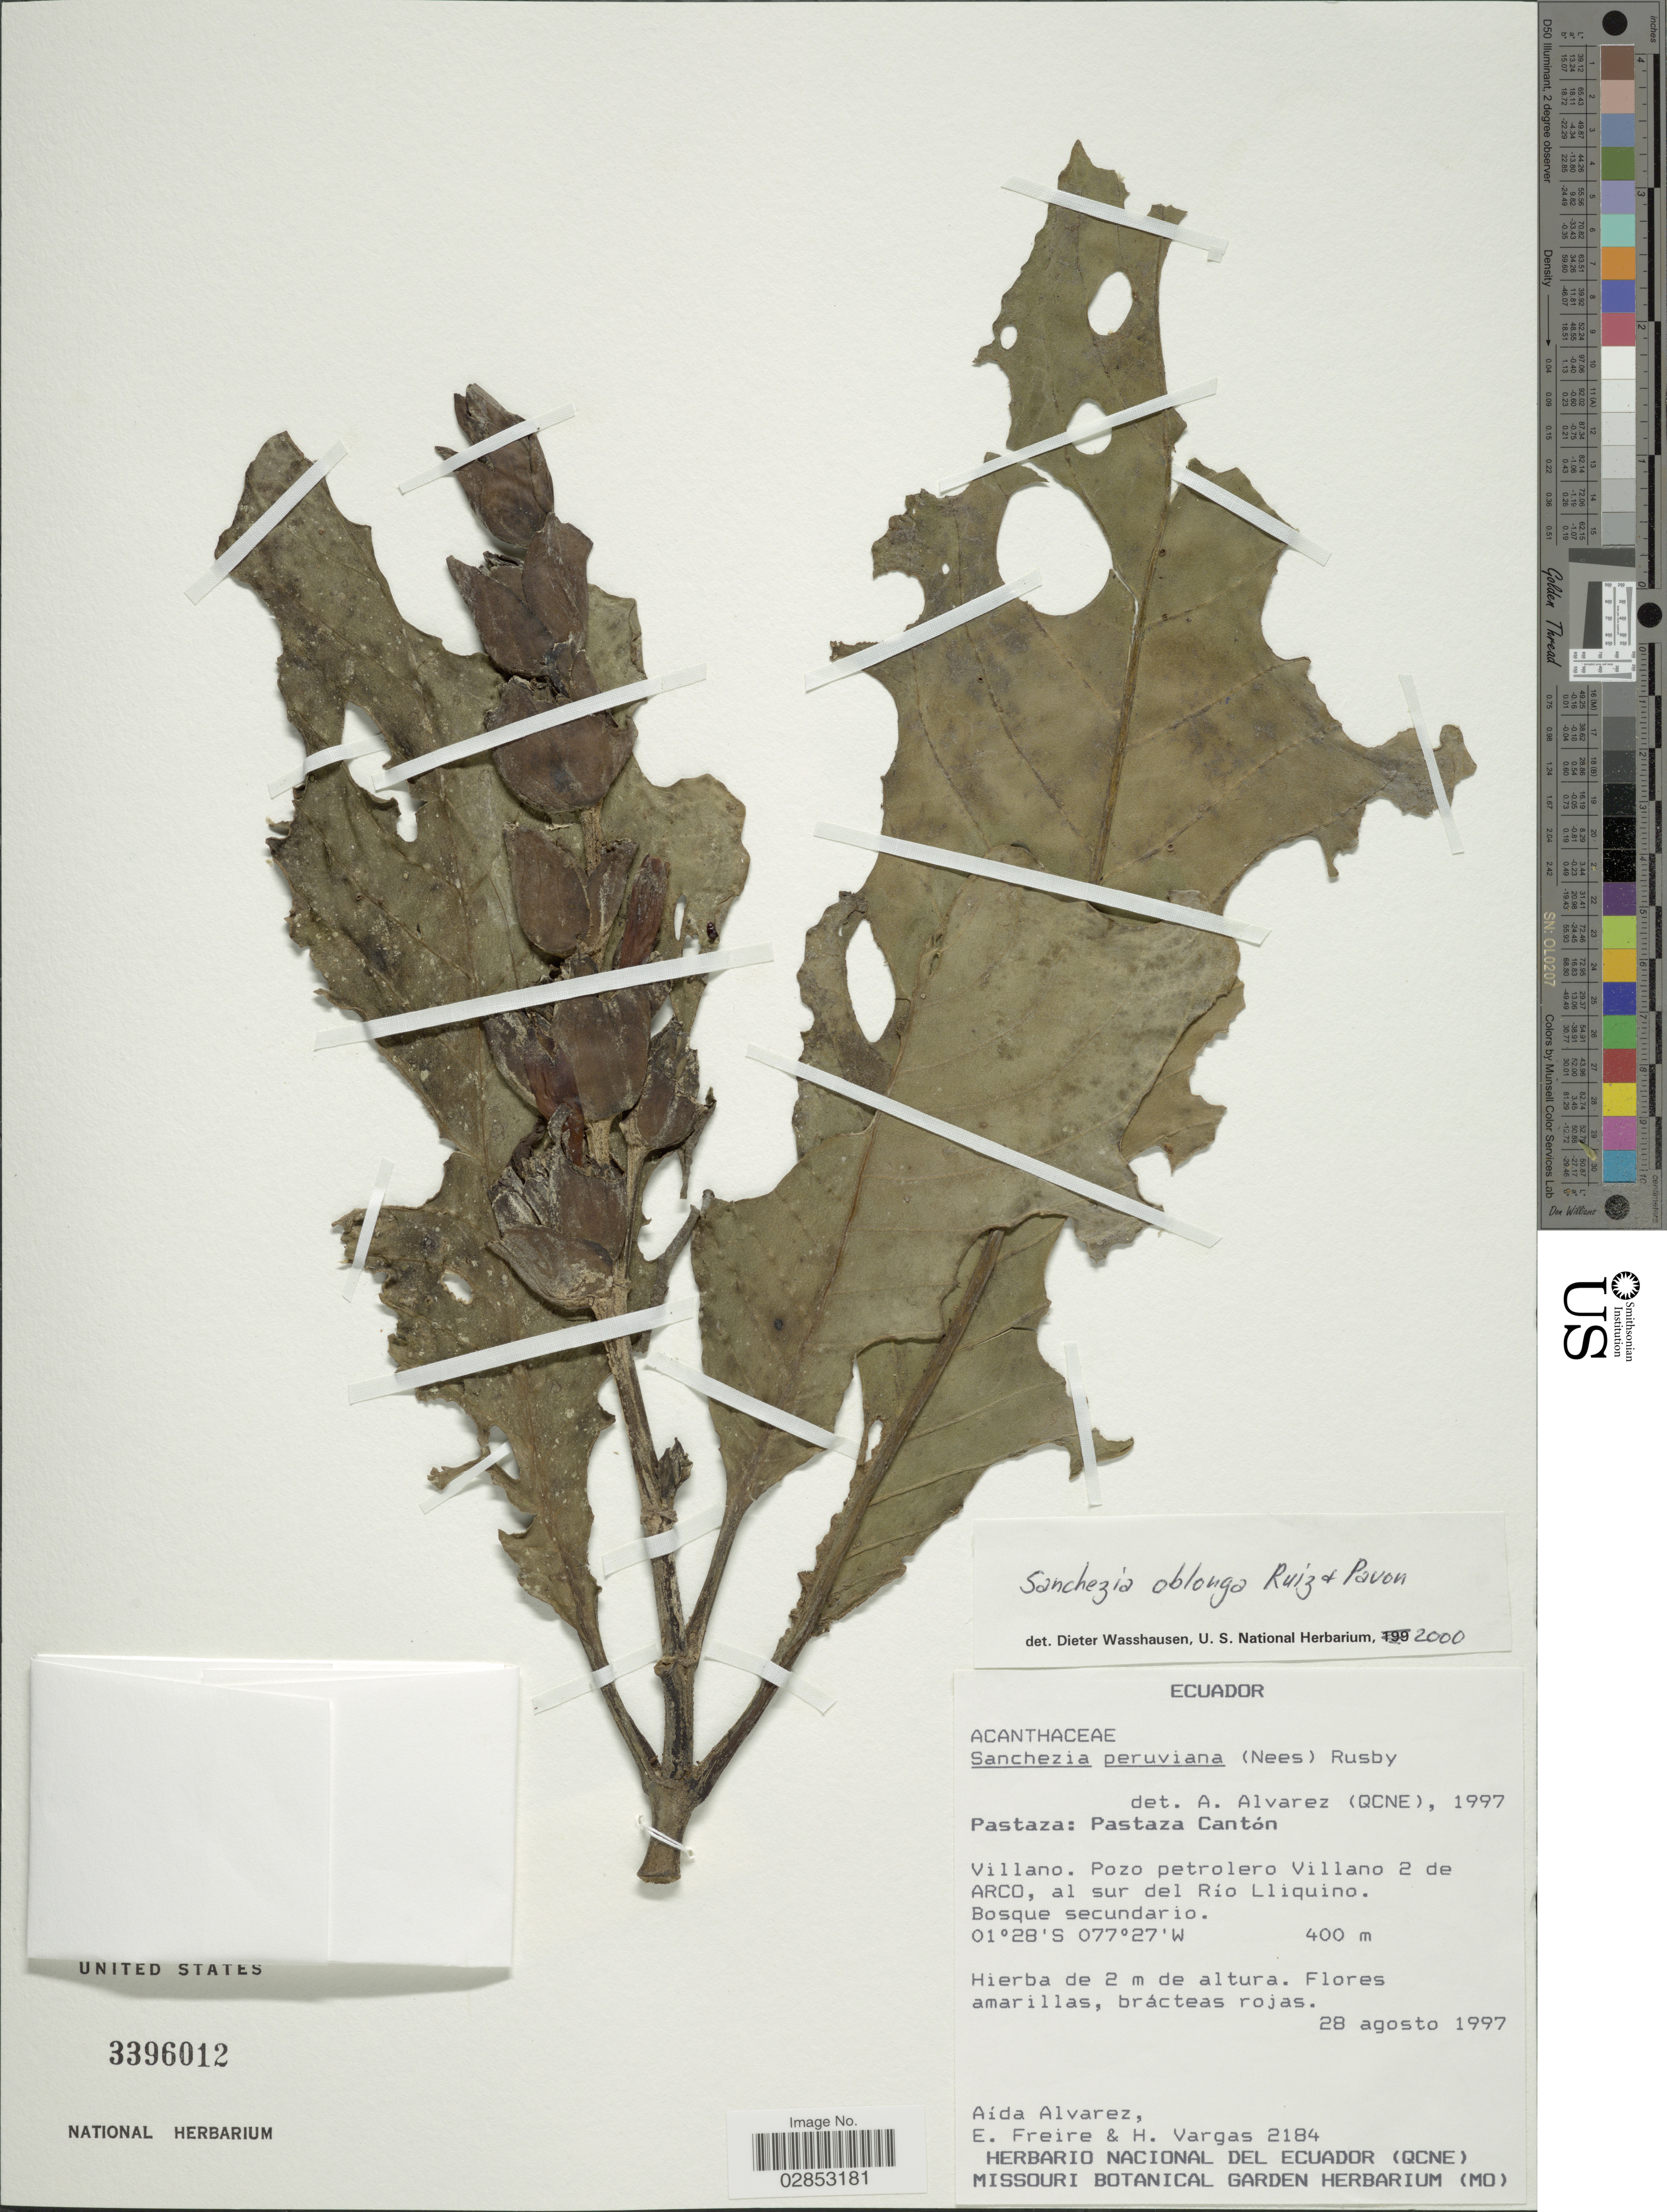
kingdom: Plantae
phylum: Tracheophyta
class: Magnoliopsida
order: Lamiales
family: Acanthaceae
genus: Sanchezia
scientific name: Sanchezia oblonga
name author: Ruiz & Pav.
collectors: A. Alvarez, E. Freire & H. Vargas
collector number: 2184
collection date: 1997-08-28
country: Ecuador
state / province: Pastaza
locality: Pastaza: Pastaza Cantón, Villano, Pozo petrolero Villano 2 de ARCO, al sur del Río Lliquino.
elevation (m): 400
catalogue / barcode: US 3396012